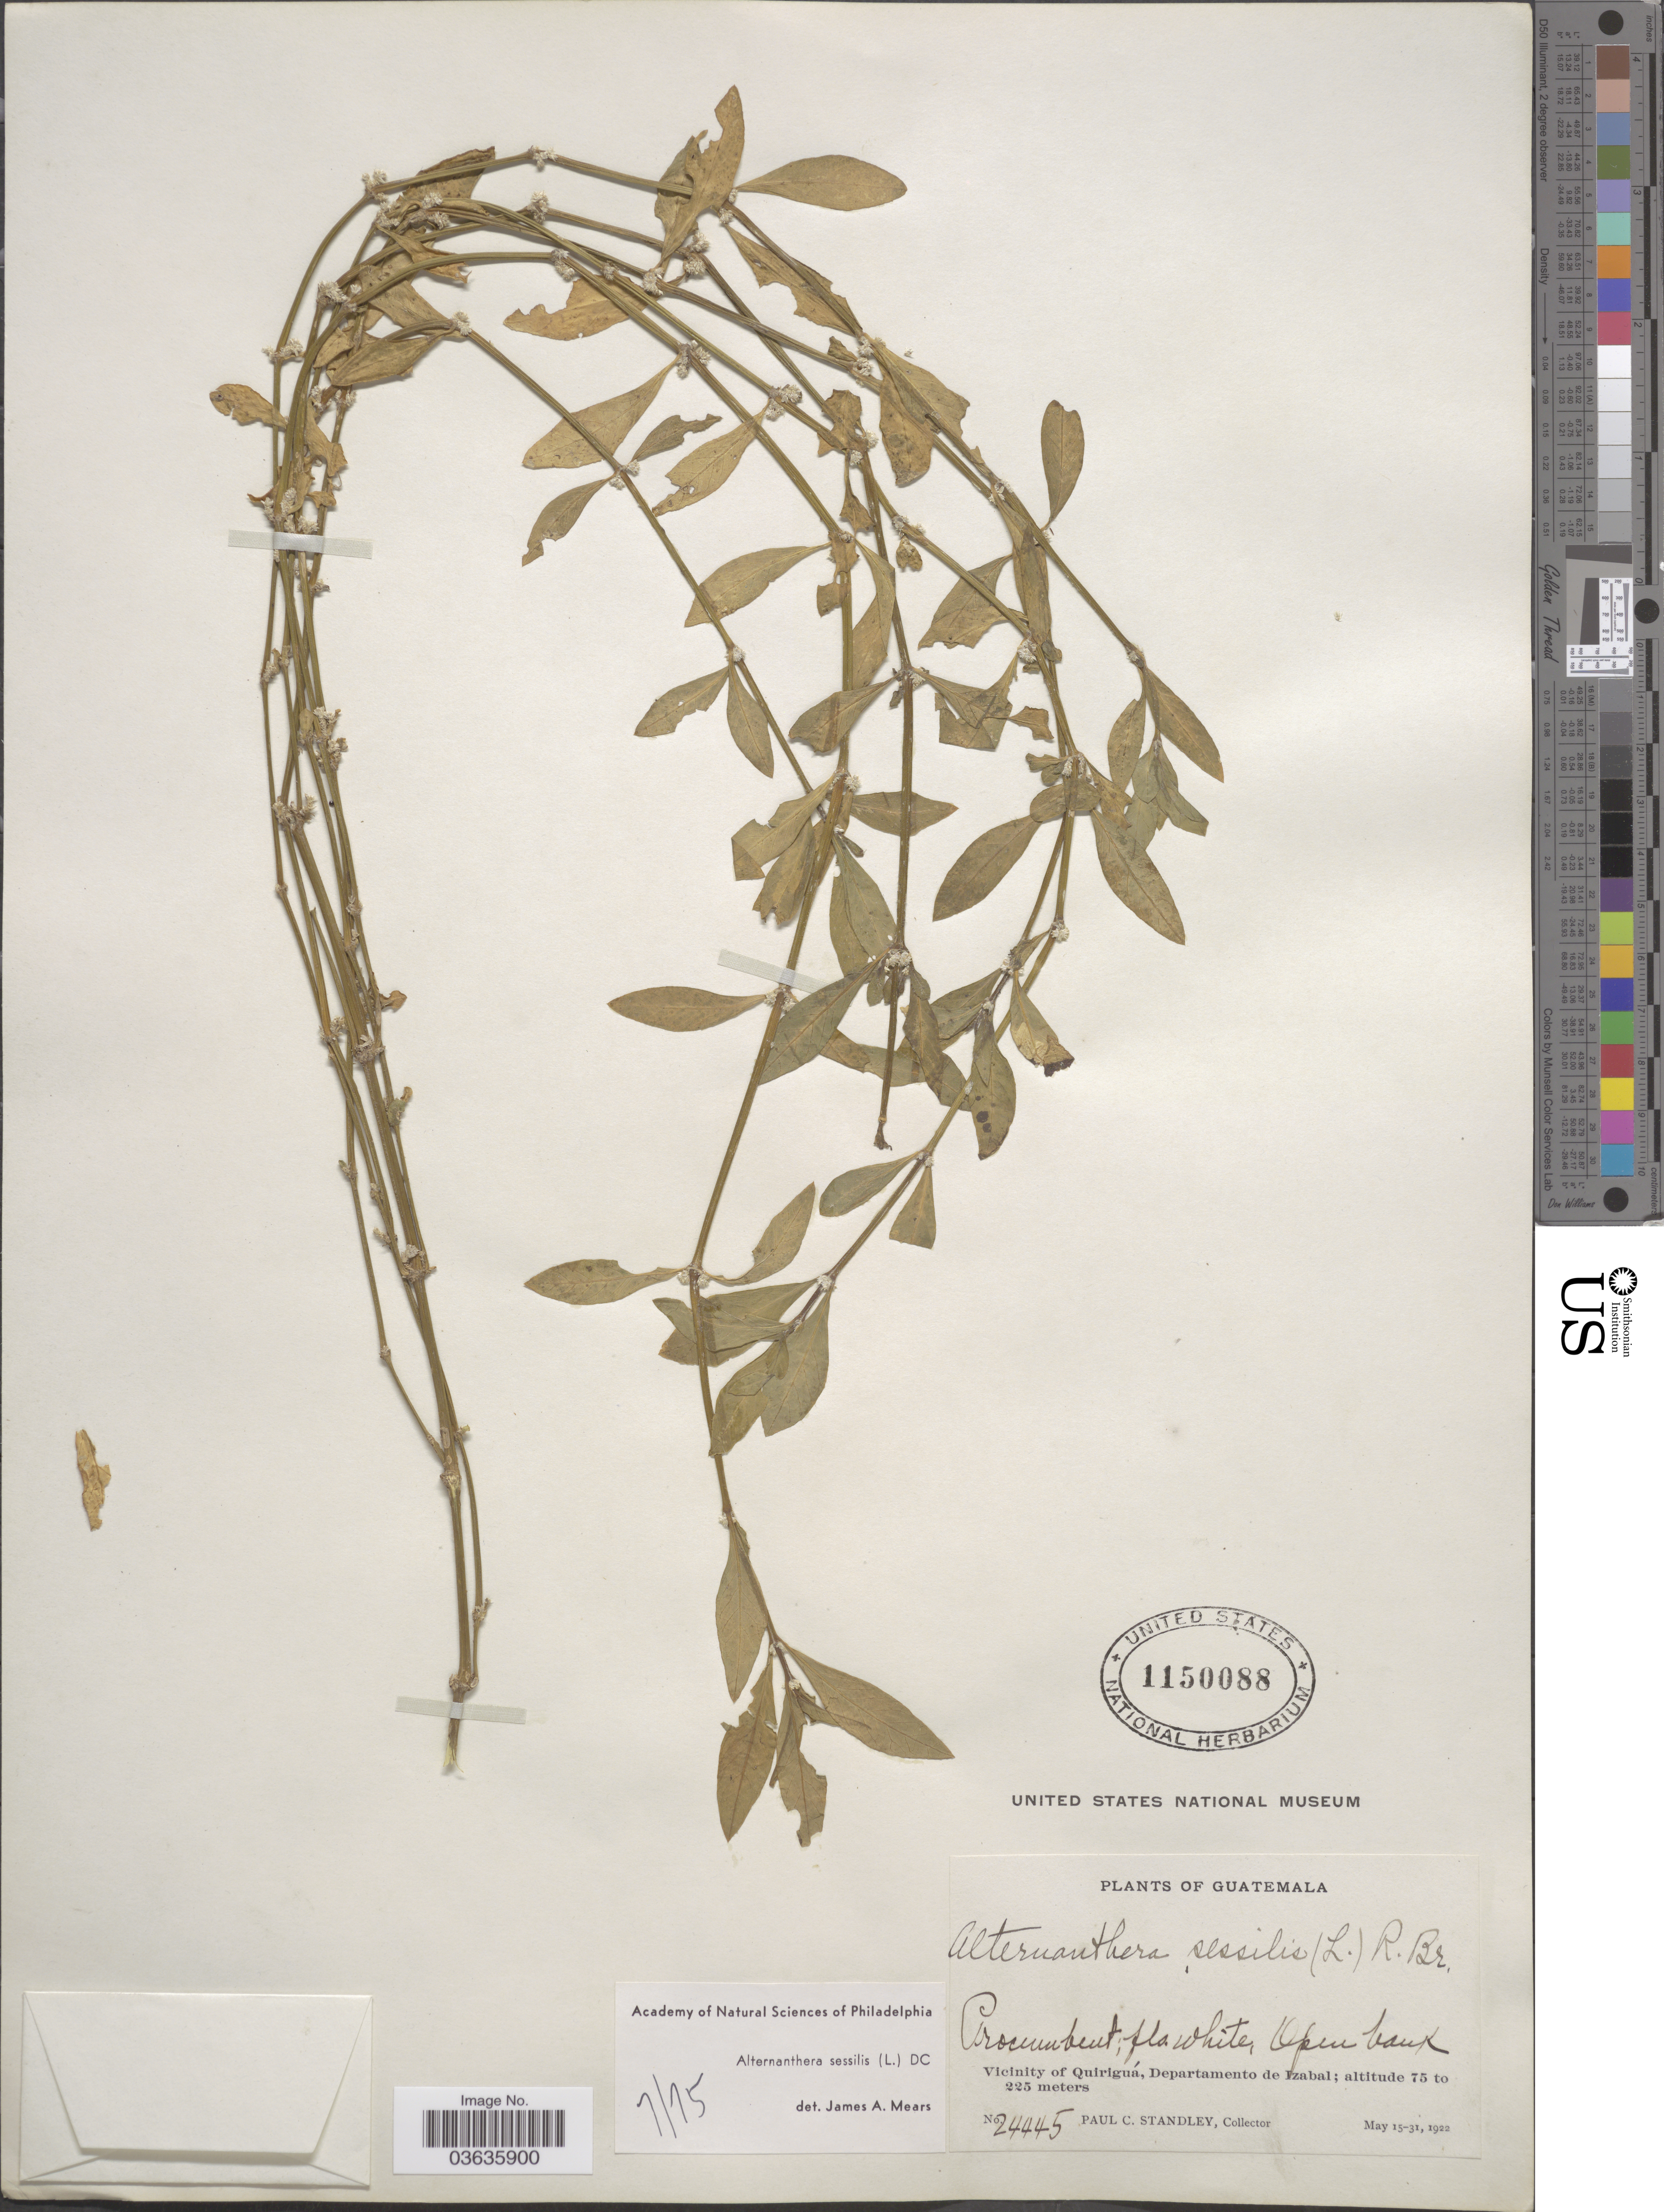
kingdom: Plantae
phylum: Tracheophyta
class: Magnoliopsida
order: Caryophyllales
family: Amaranthaceae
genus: Alternanthera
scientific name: Alternanthera sessilis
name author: (L.) DC.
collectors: P. C. Standley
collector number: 24445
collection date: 1922-05-15/1922-05-31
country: Guatemala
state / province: Izabal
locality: Vicinity of Quiriguá, Departamento de Izabal.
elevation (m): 75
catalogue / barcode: US 1150088